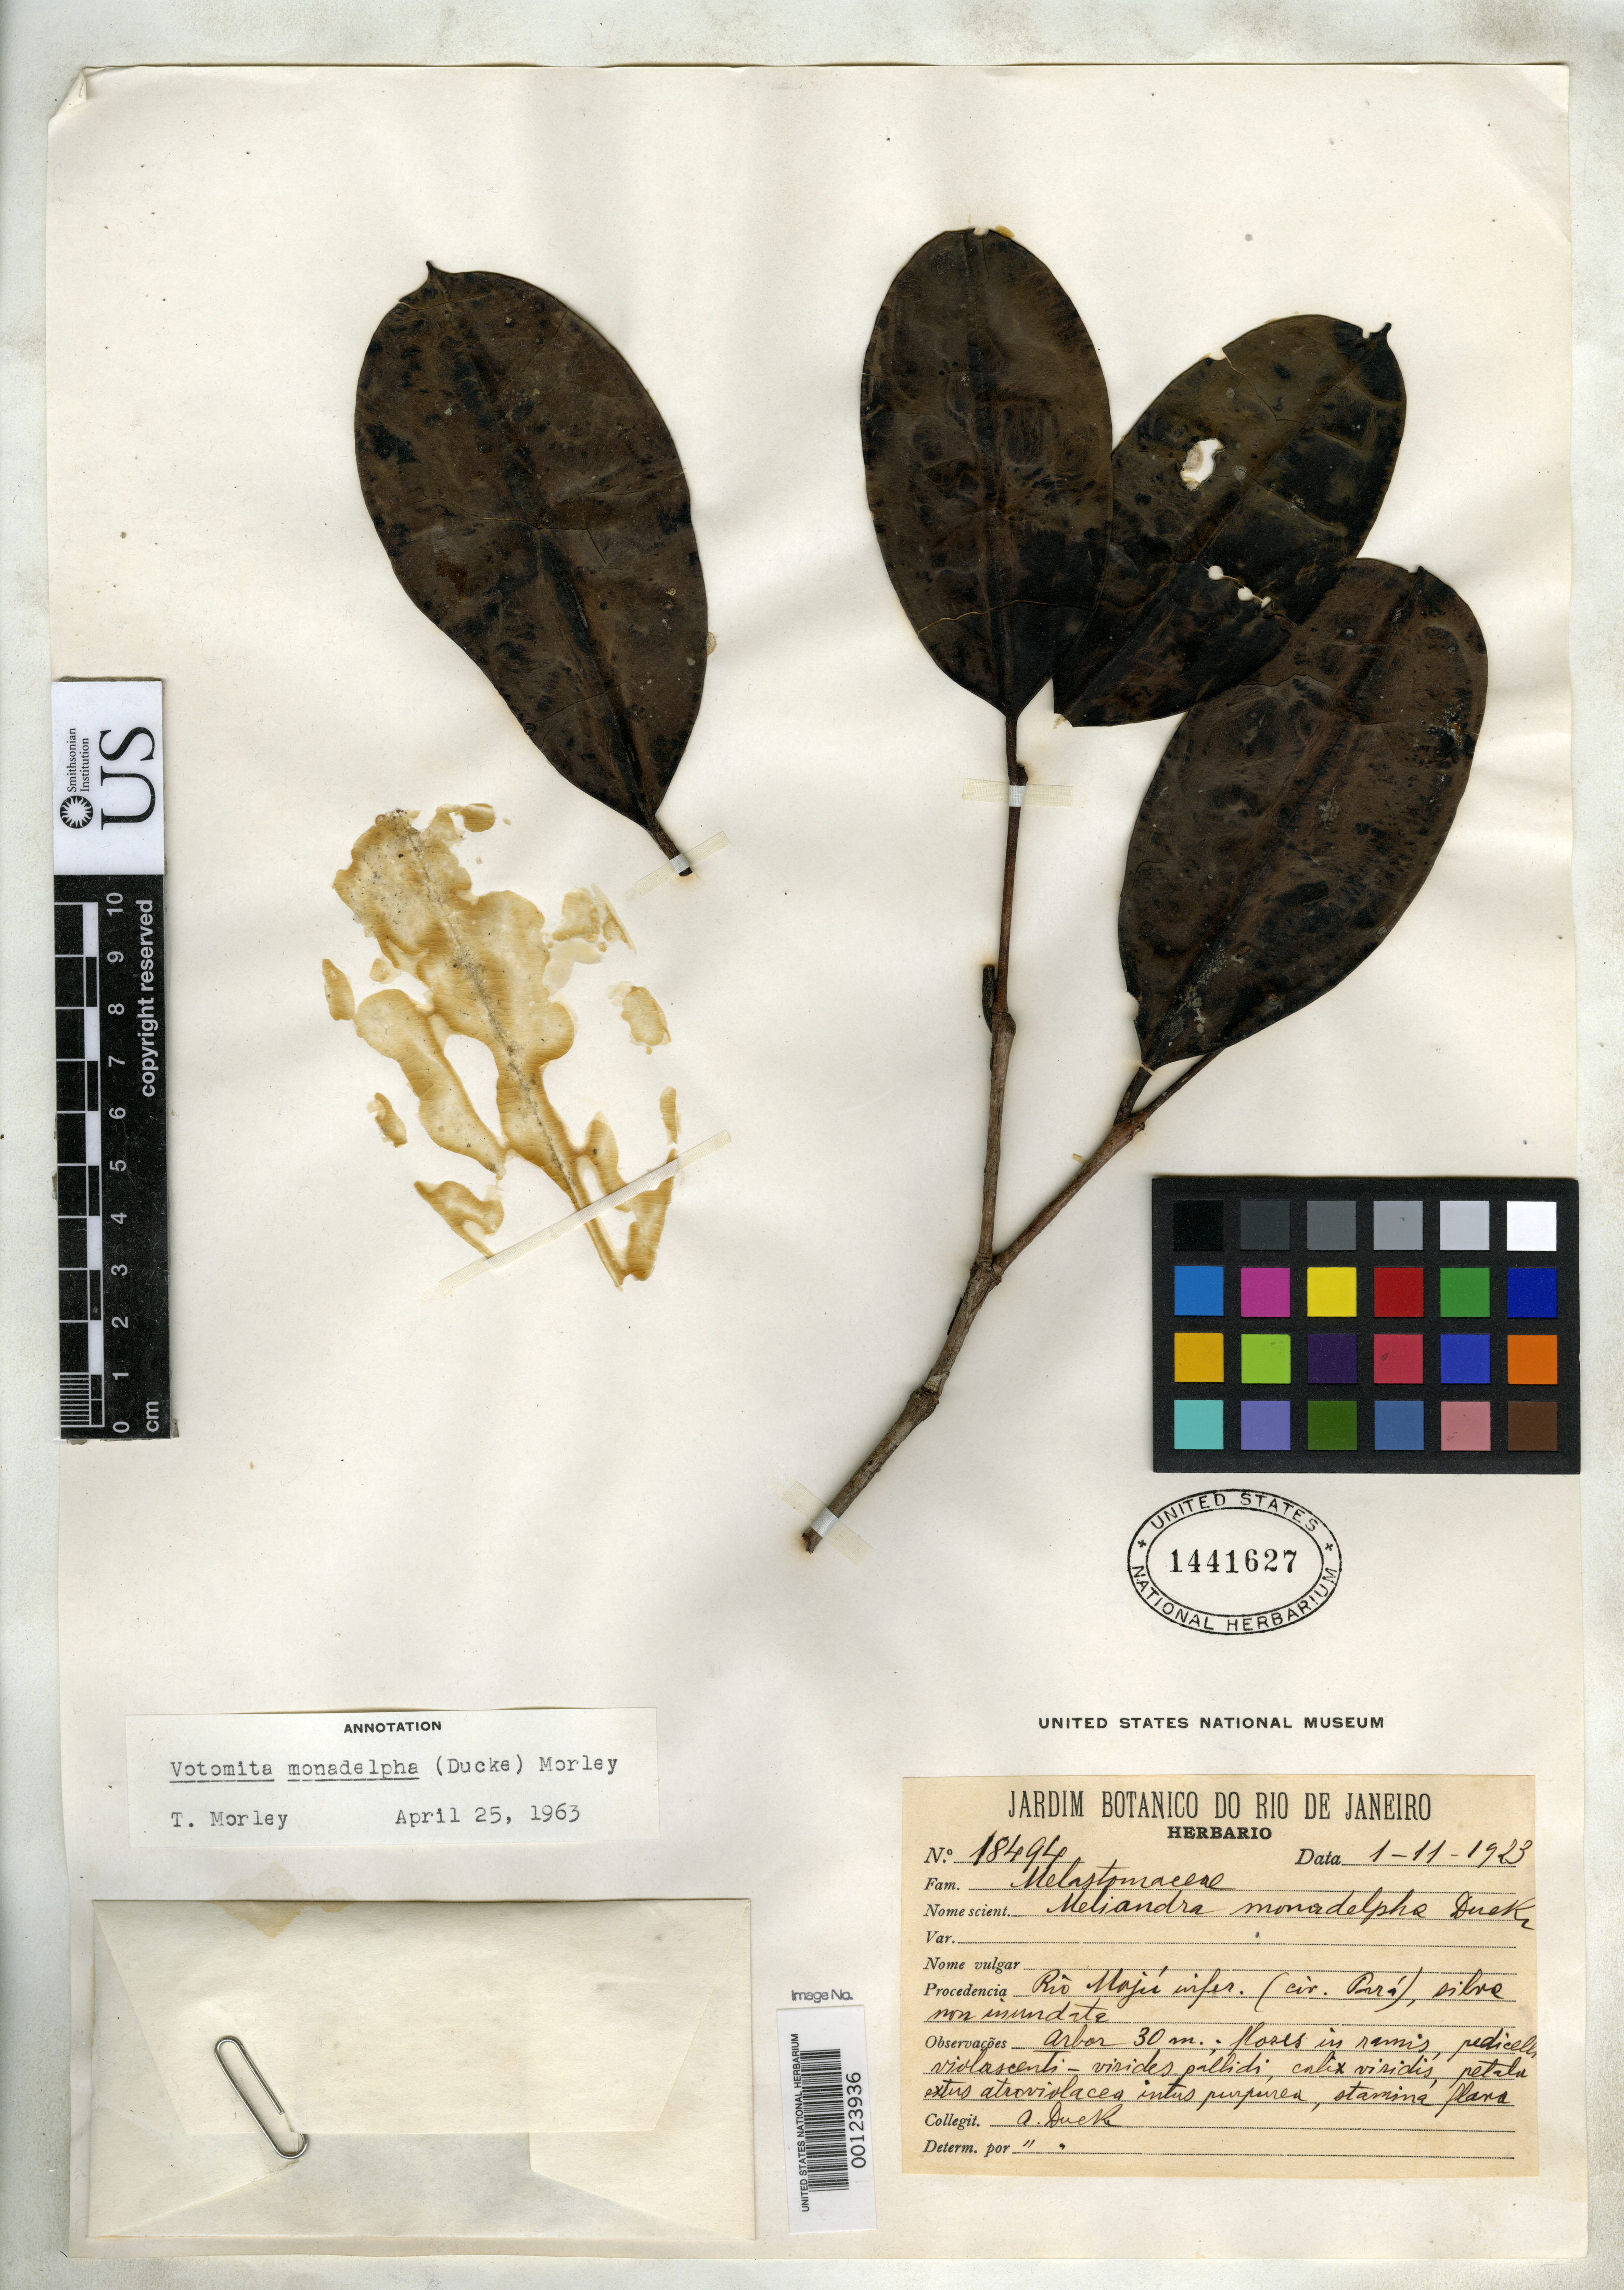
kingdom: Plantae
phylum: Tracheophyta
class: Magnoliopsida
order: Myrtales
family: Melastomataceae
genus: Meliandra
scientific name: Meliandra monadelpha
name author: Ducke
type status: Isotype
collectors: A. Ducke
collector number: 18494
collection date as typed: Jan 1923 to -- Feb 1923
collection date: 1923-01/1923-02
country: Brazil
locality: Prope Moju Limoeiro, Circafabrica.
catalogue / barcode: US 1441627